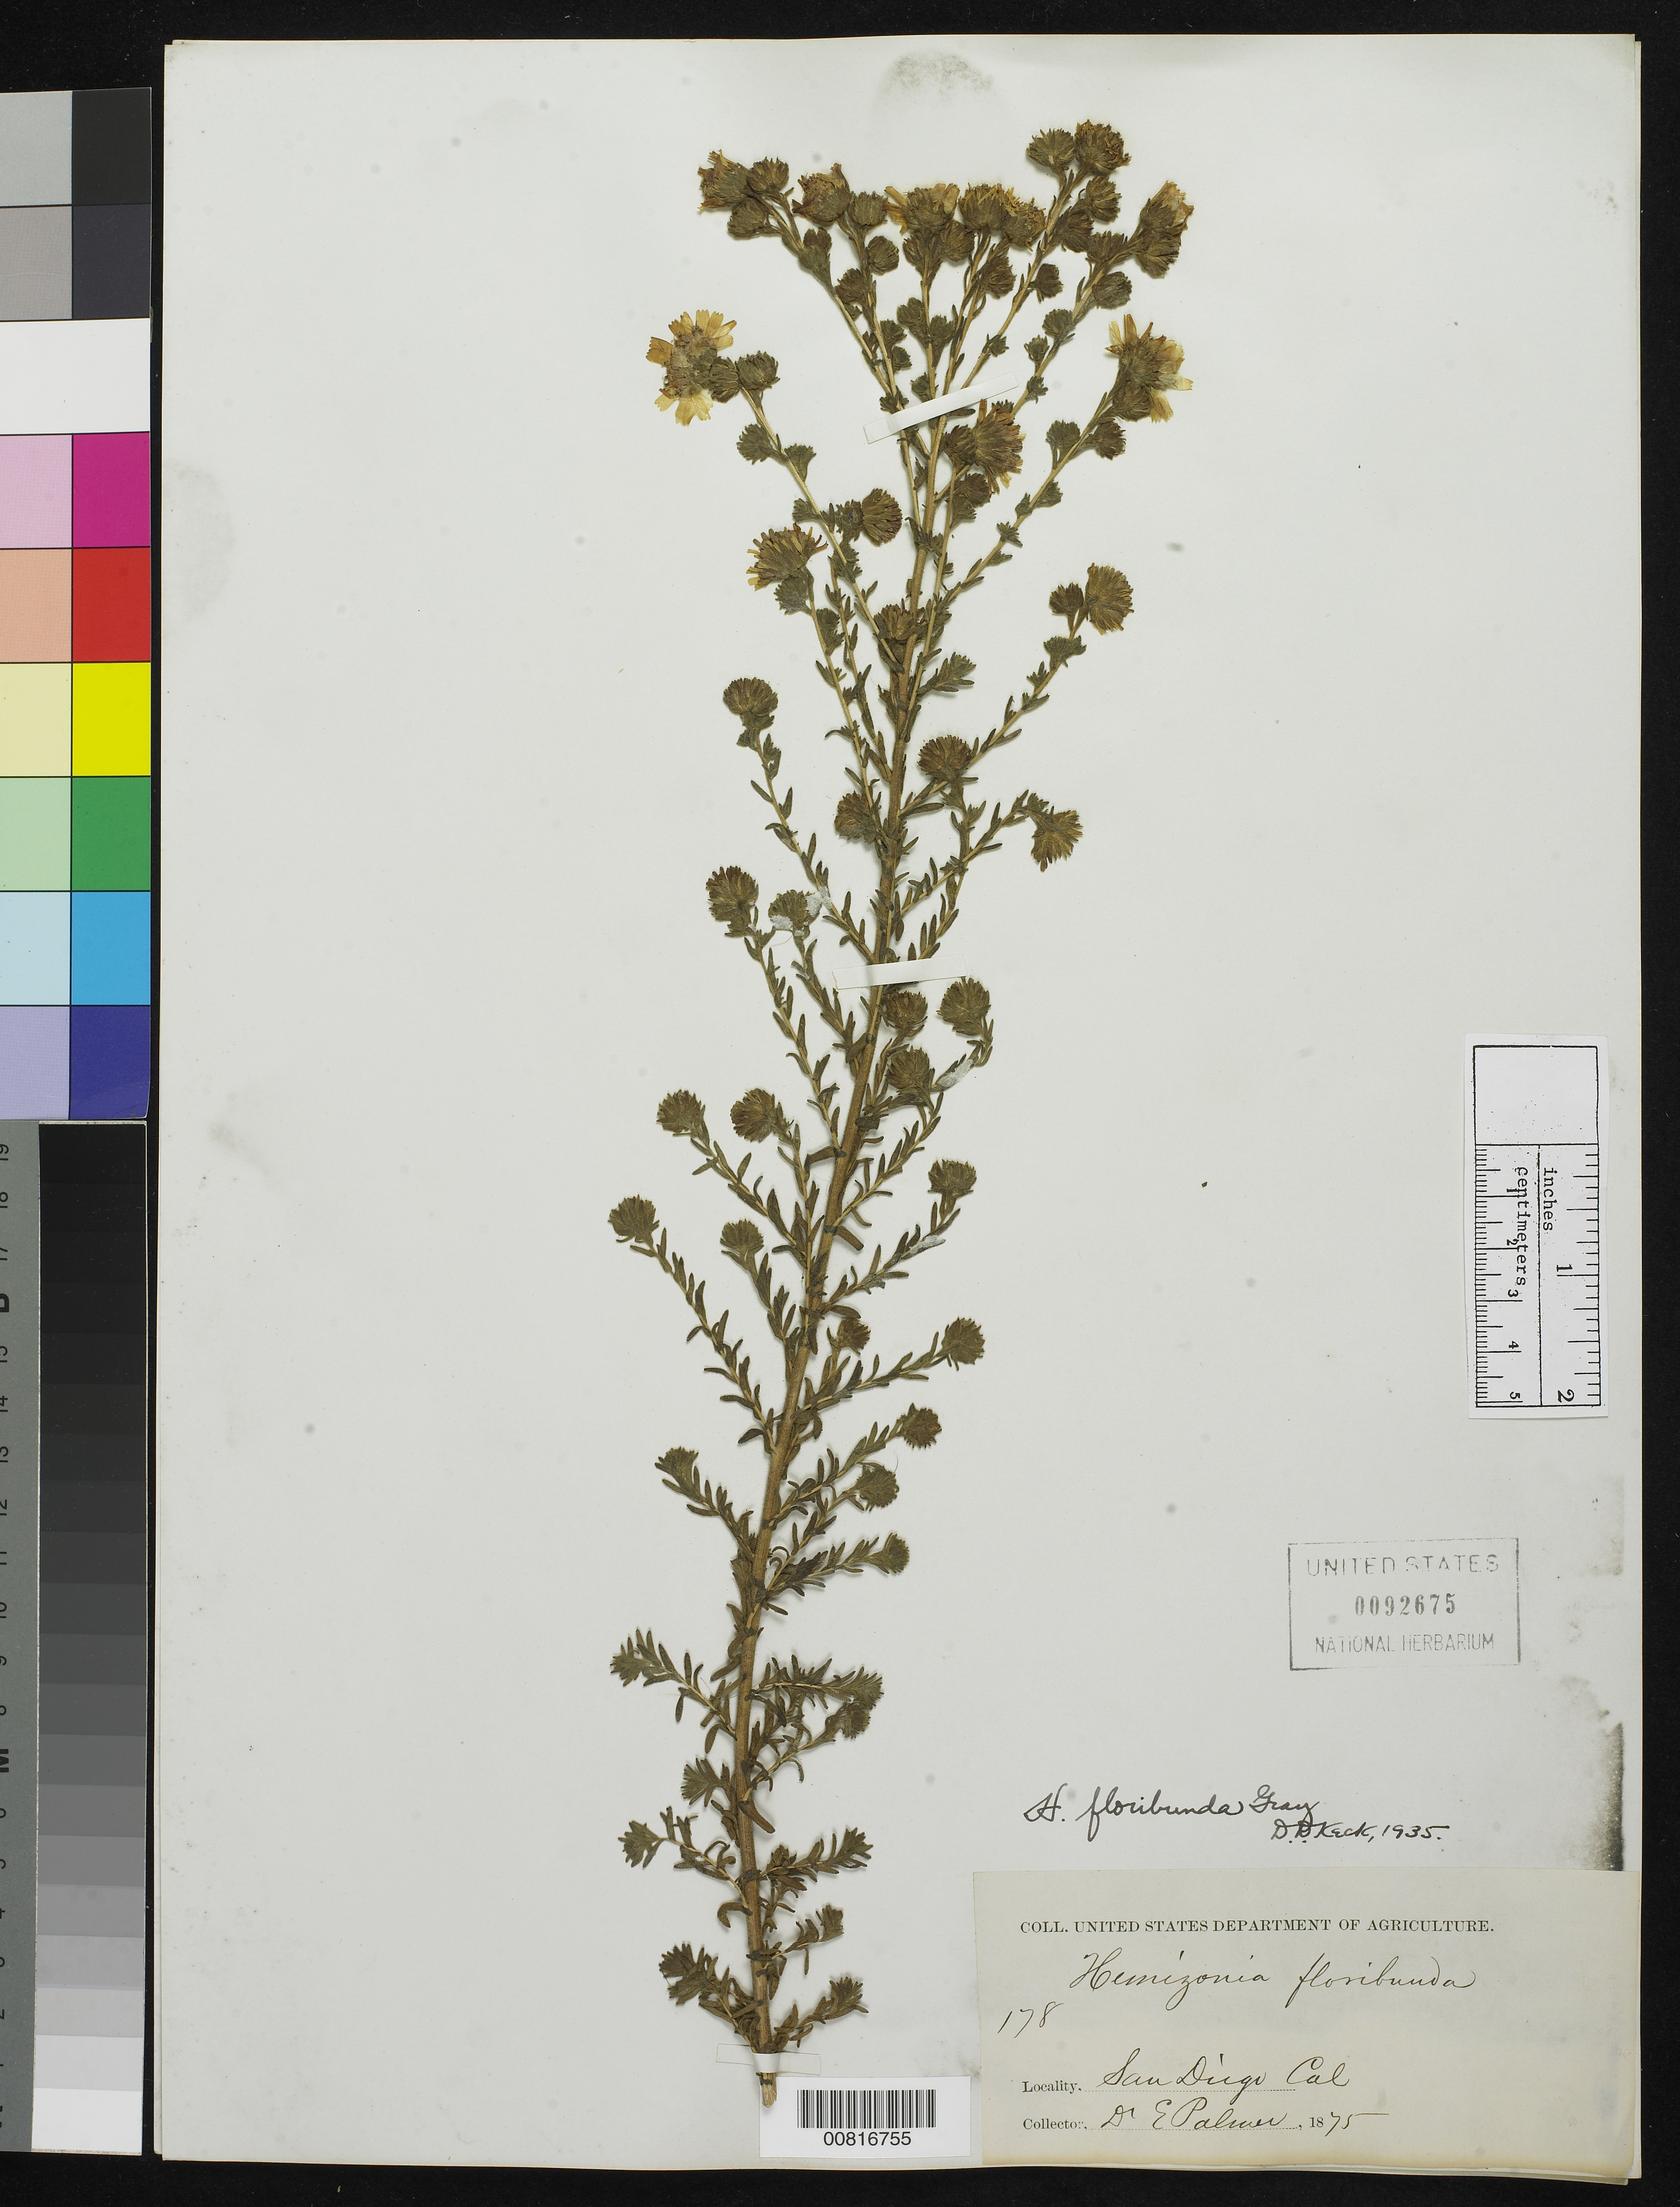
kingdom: Plantae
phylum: Tracheophyta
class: Magnoliopsida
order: Asterales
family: Asteraceae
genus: Deinandra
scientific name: Deinandra floribunda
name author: (A. Gray) Davidson & Moxley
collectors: E. Palmer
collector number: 178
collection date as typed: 1875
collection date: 1875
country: United States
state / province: California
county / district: San Diego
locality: San Diego, California.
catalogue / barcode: US 92675